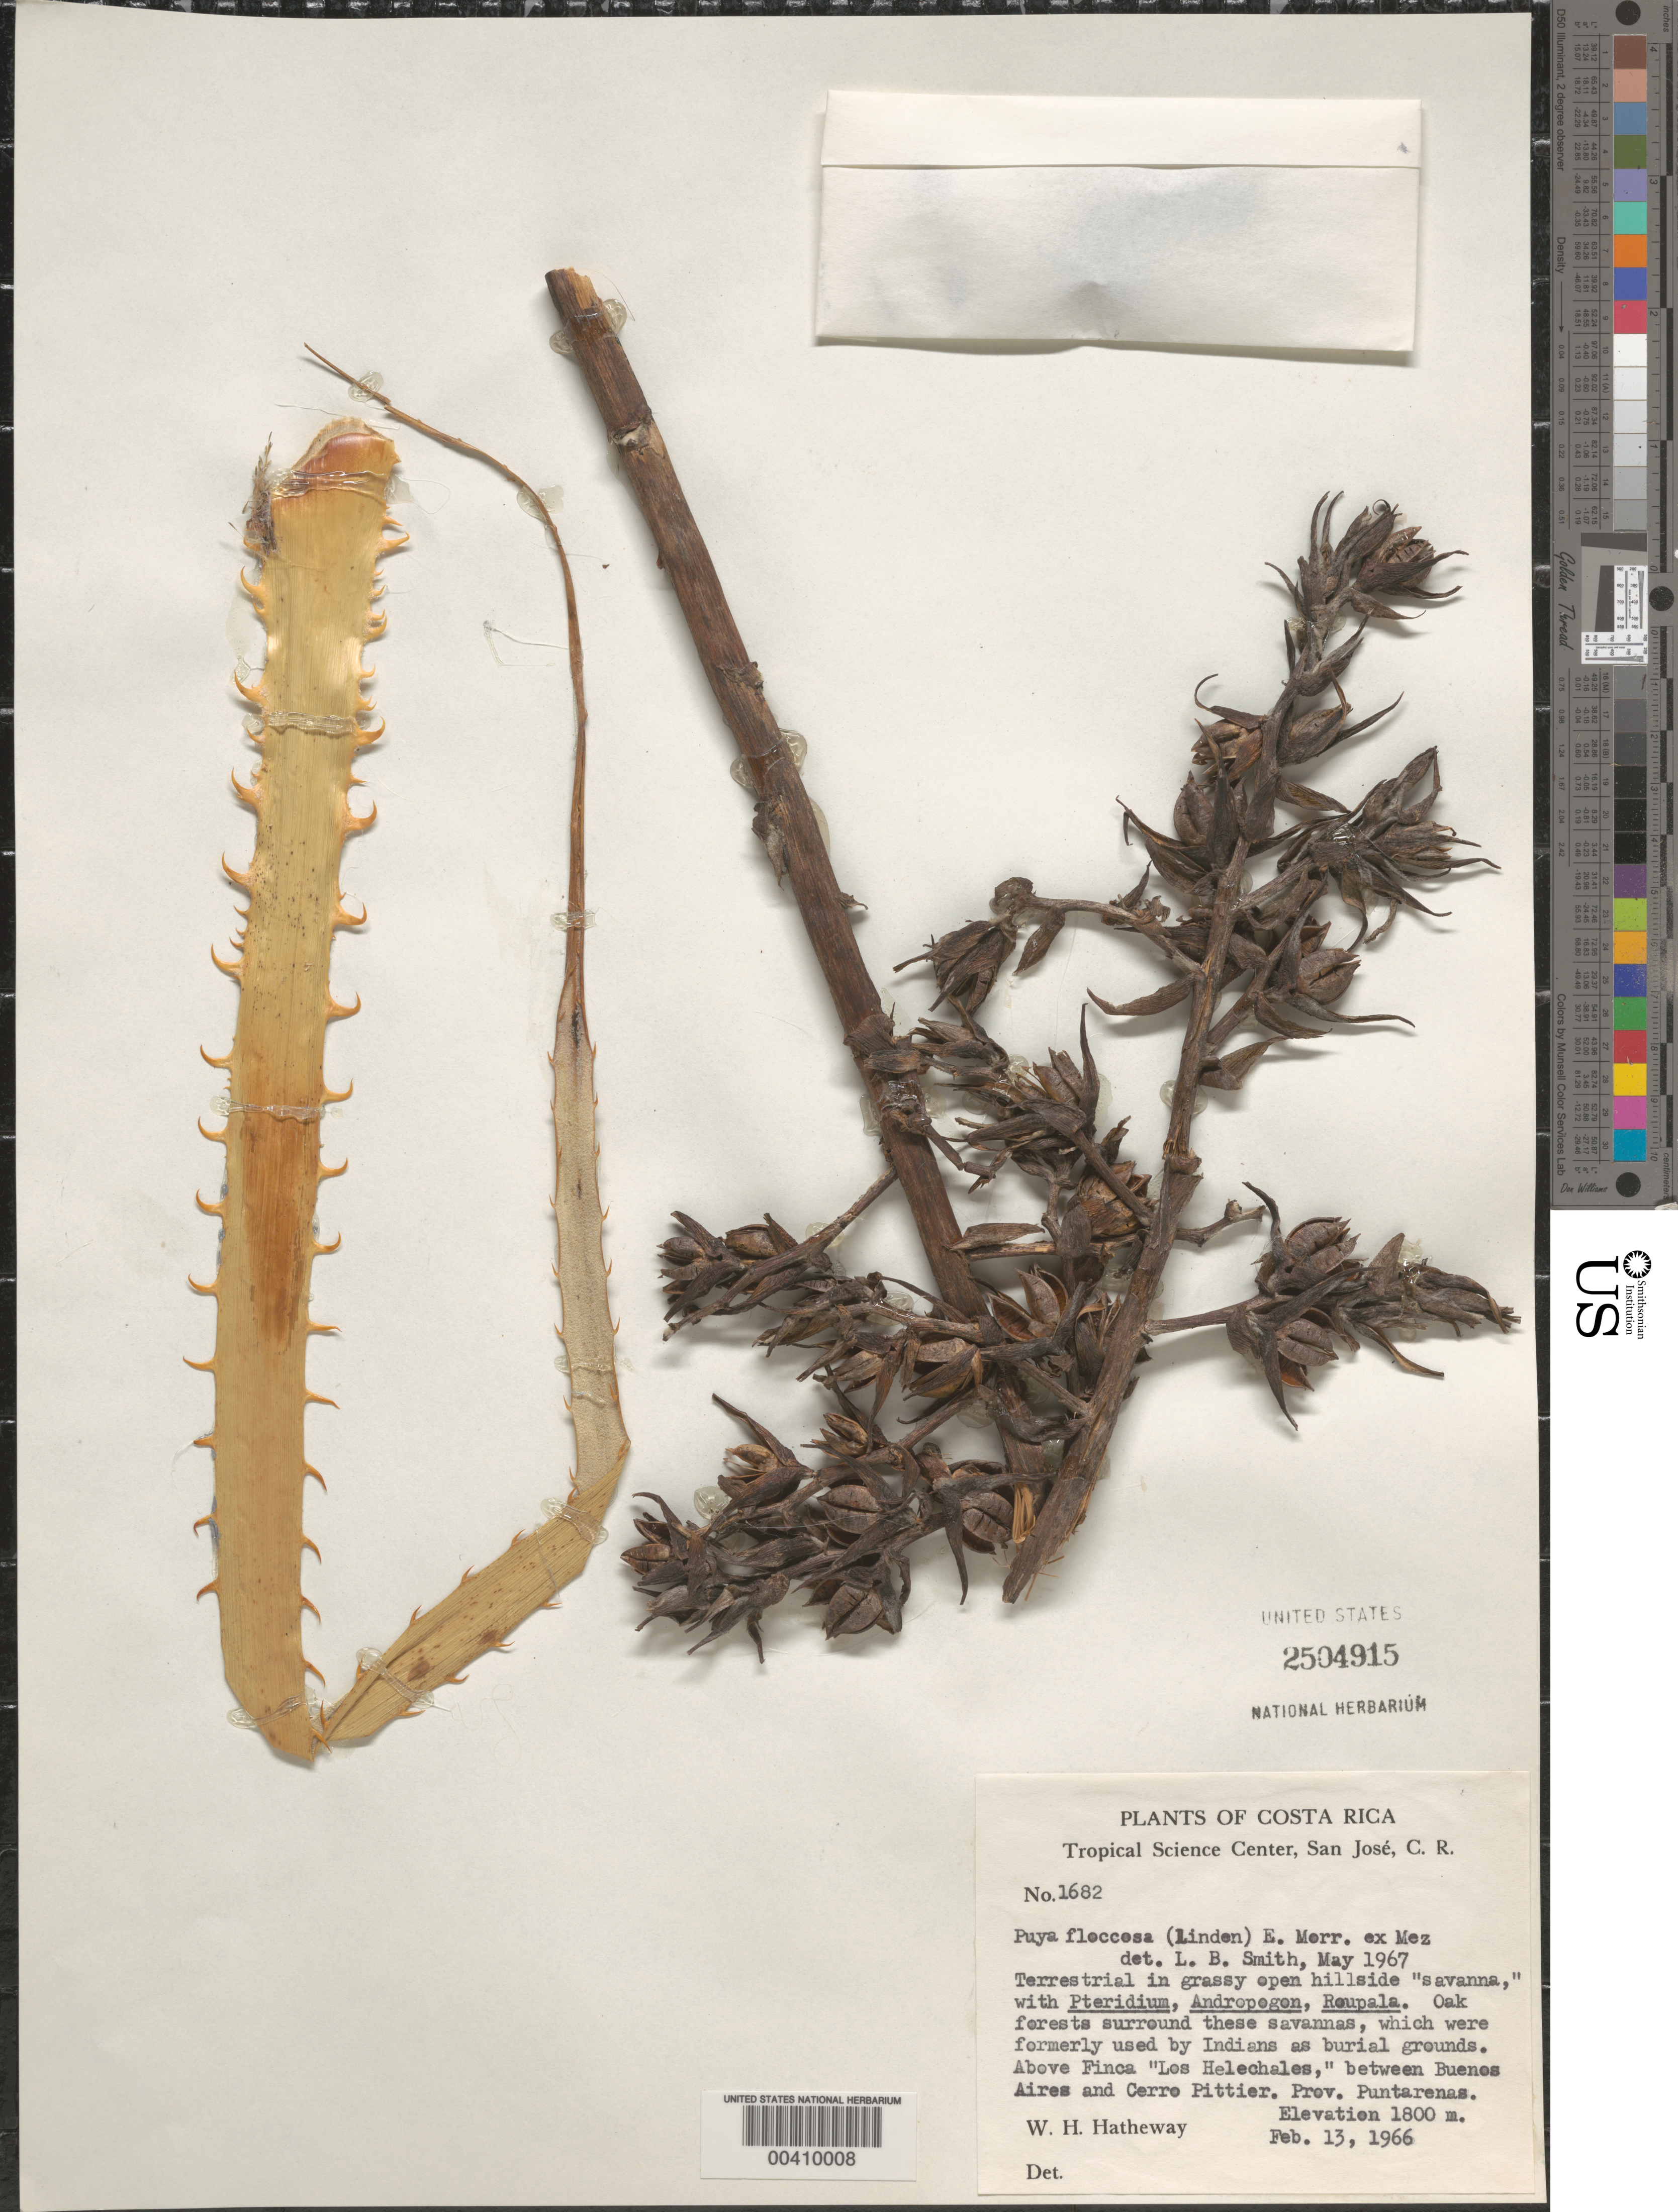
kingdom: Plantae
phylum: Tracheophyta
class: Liliopsida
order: Poales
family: Bromeliaceae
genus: Puya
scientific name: Puya floccosa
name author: (Linden) É. Morren ex Mez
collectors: W. H. Hatheway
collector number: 1682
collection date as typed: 13 Feb 1966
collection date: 1966-02-13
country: Costa Rica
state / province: Puntarenas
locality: Between buenas aires and cerro pittier, above finca los helechales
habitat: Grassy open hillside savannas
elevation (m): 1800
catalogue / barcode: US 2504915